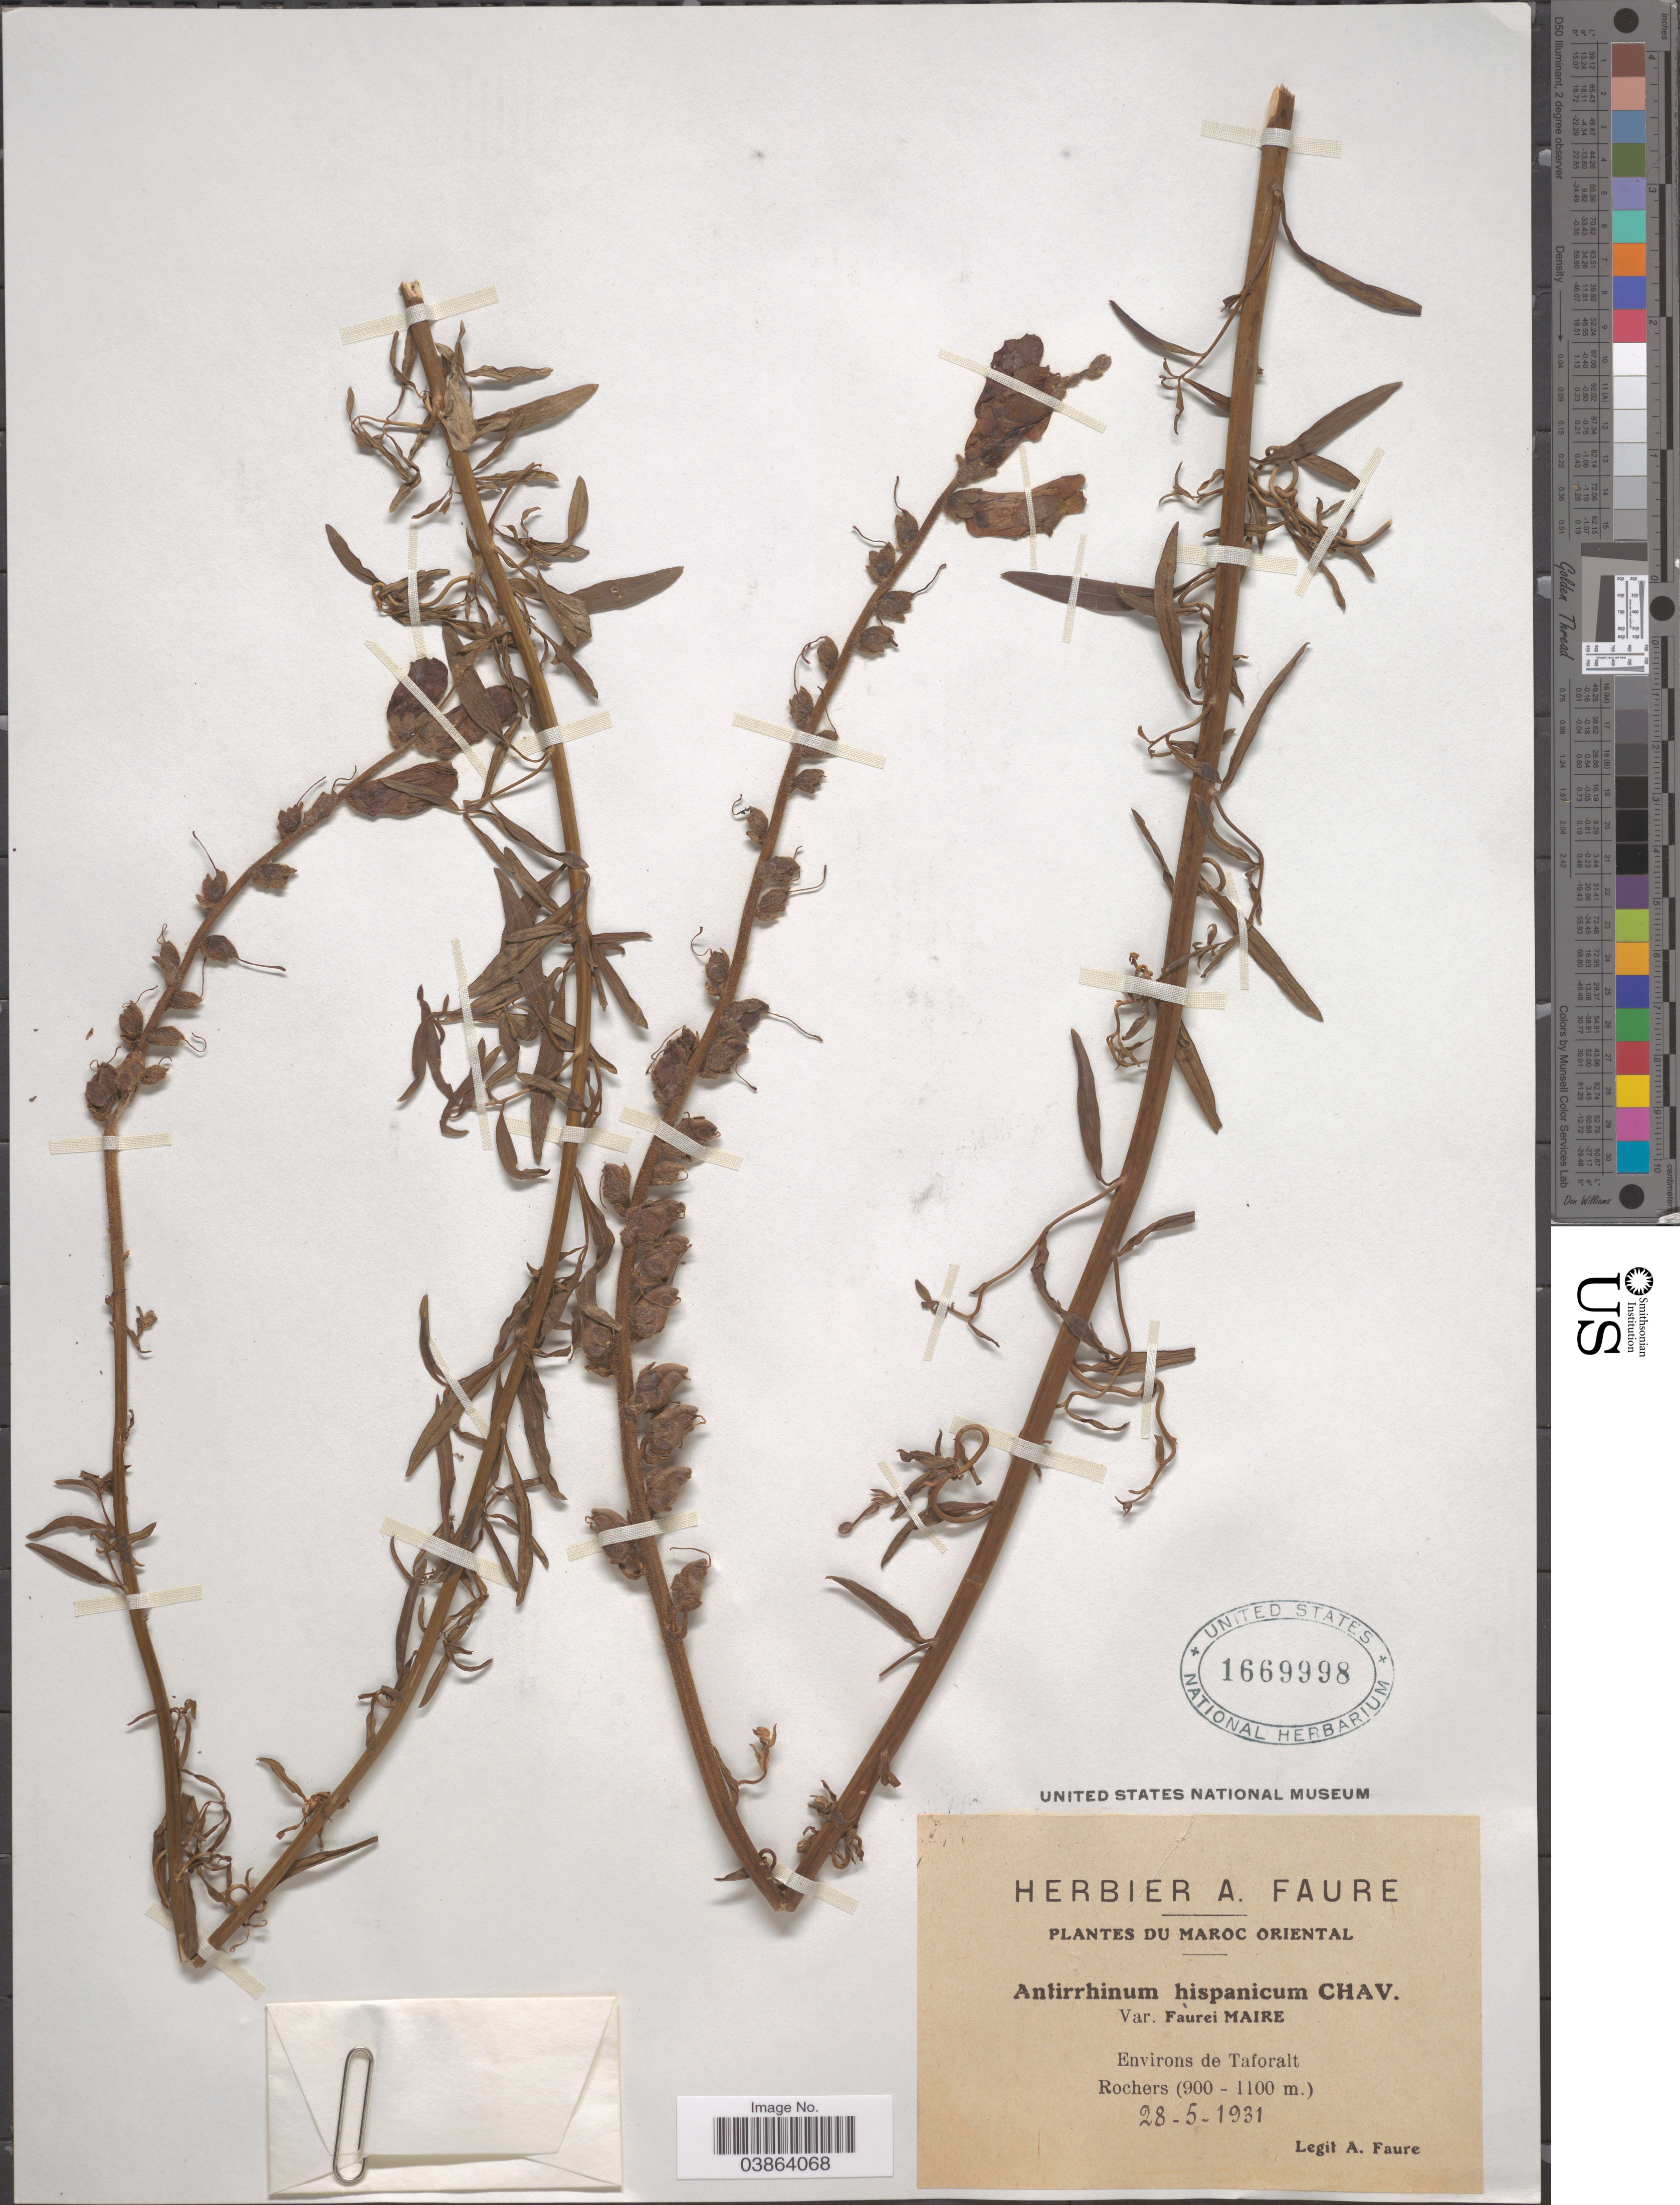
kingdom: Plantae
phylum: Tracheophyta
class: Magnoliopsida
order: Lamiales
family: Plantaginaceae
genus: Antirrhinum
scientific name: Antirrhinum hispanicum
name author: Chav.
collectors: A. Faure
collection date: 1931-05-28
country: Morocco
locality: Maroc Oriental. Environs de Taforalt.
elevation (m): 900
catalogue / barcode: US 1669998